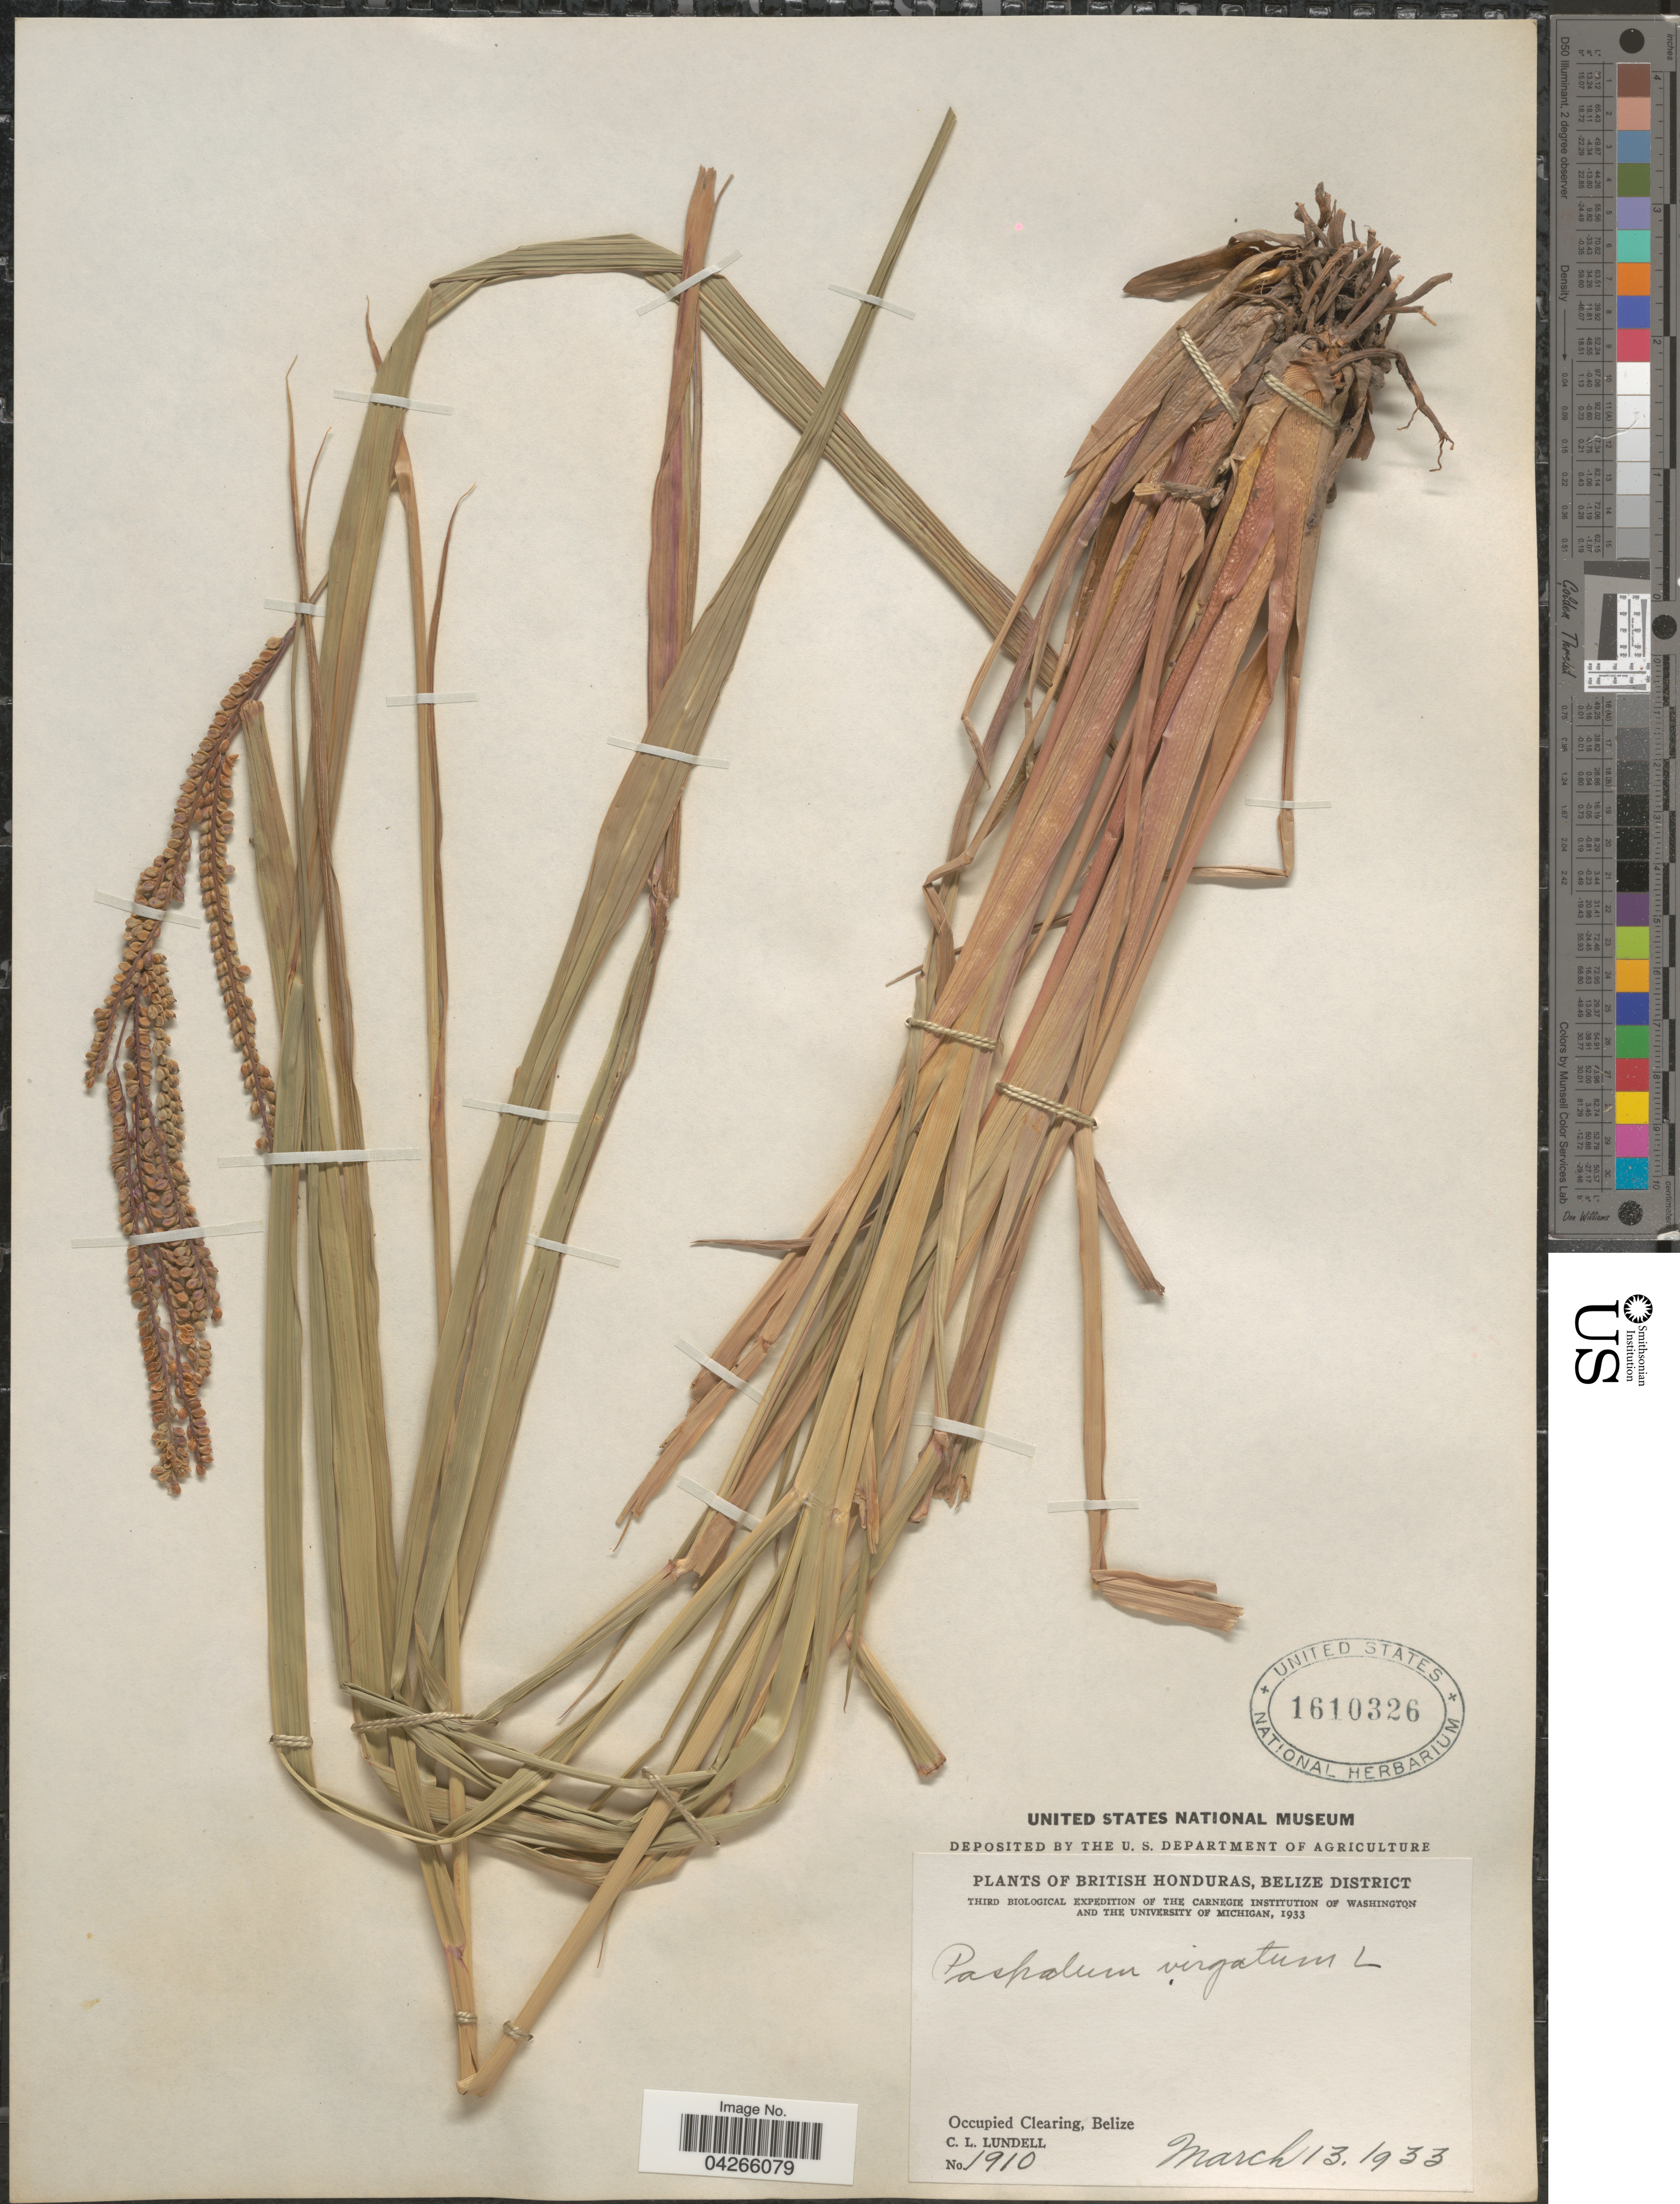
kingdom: Plantae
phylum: Tracheophyta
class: Liliopsida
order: Poales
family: Poaceae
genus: Paspalum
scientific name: Paspalum virgatum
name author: L.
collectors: C. L. Lundell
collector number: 1910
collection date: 1933-03-13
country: Belize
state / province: Belize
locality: British Honduras, Belize District. Third Biological Expedition of the Carnegie Institution of Washington and the University of Michigan, 1933. Occupied Clearing, Belize.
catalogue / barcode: US 1610326